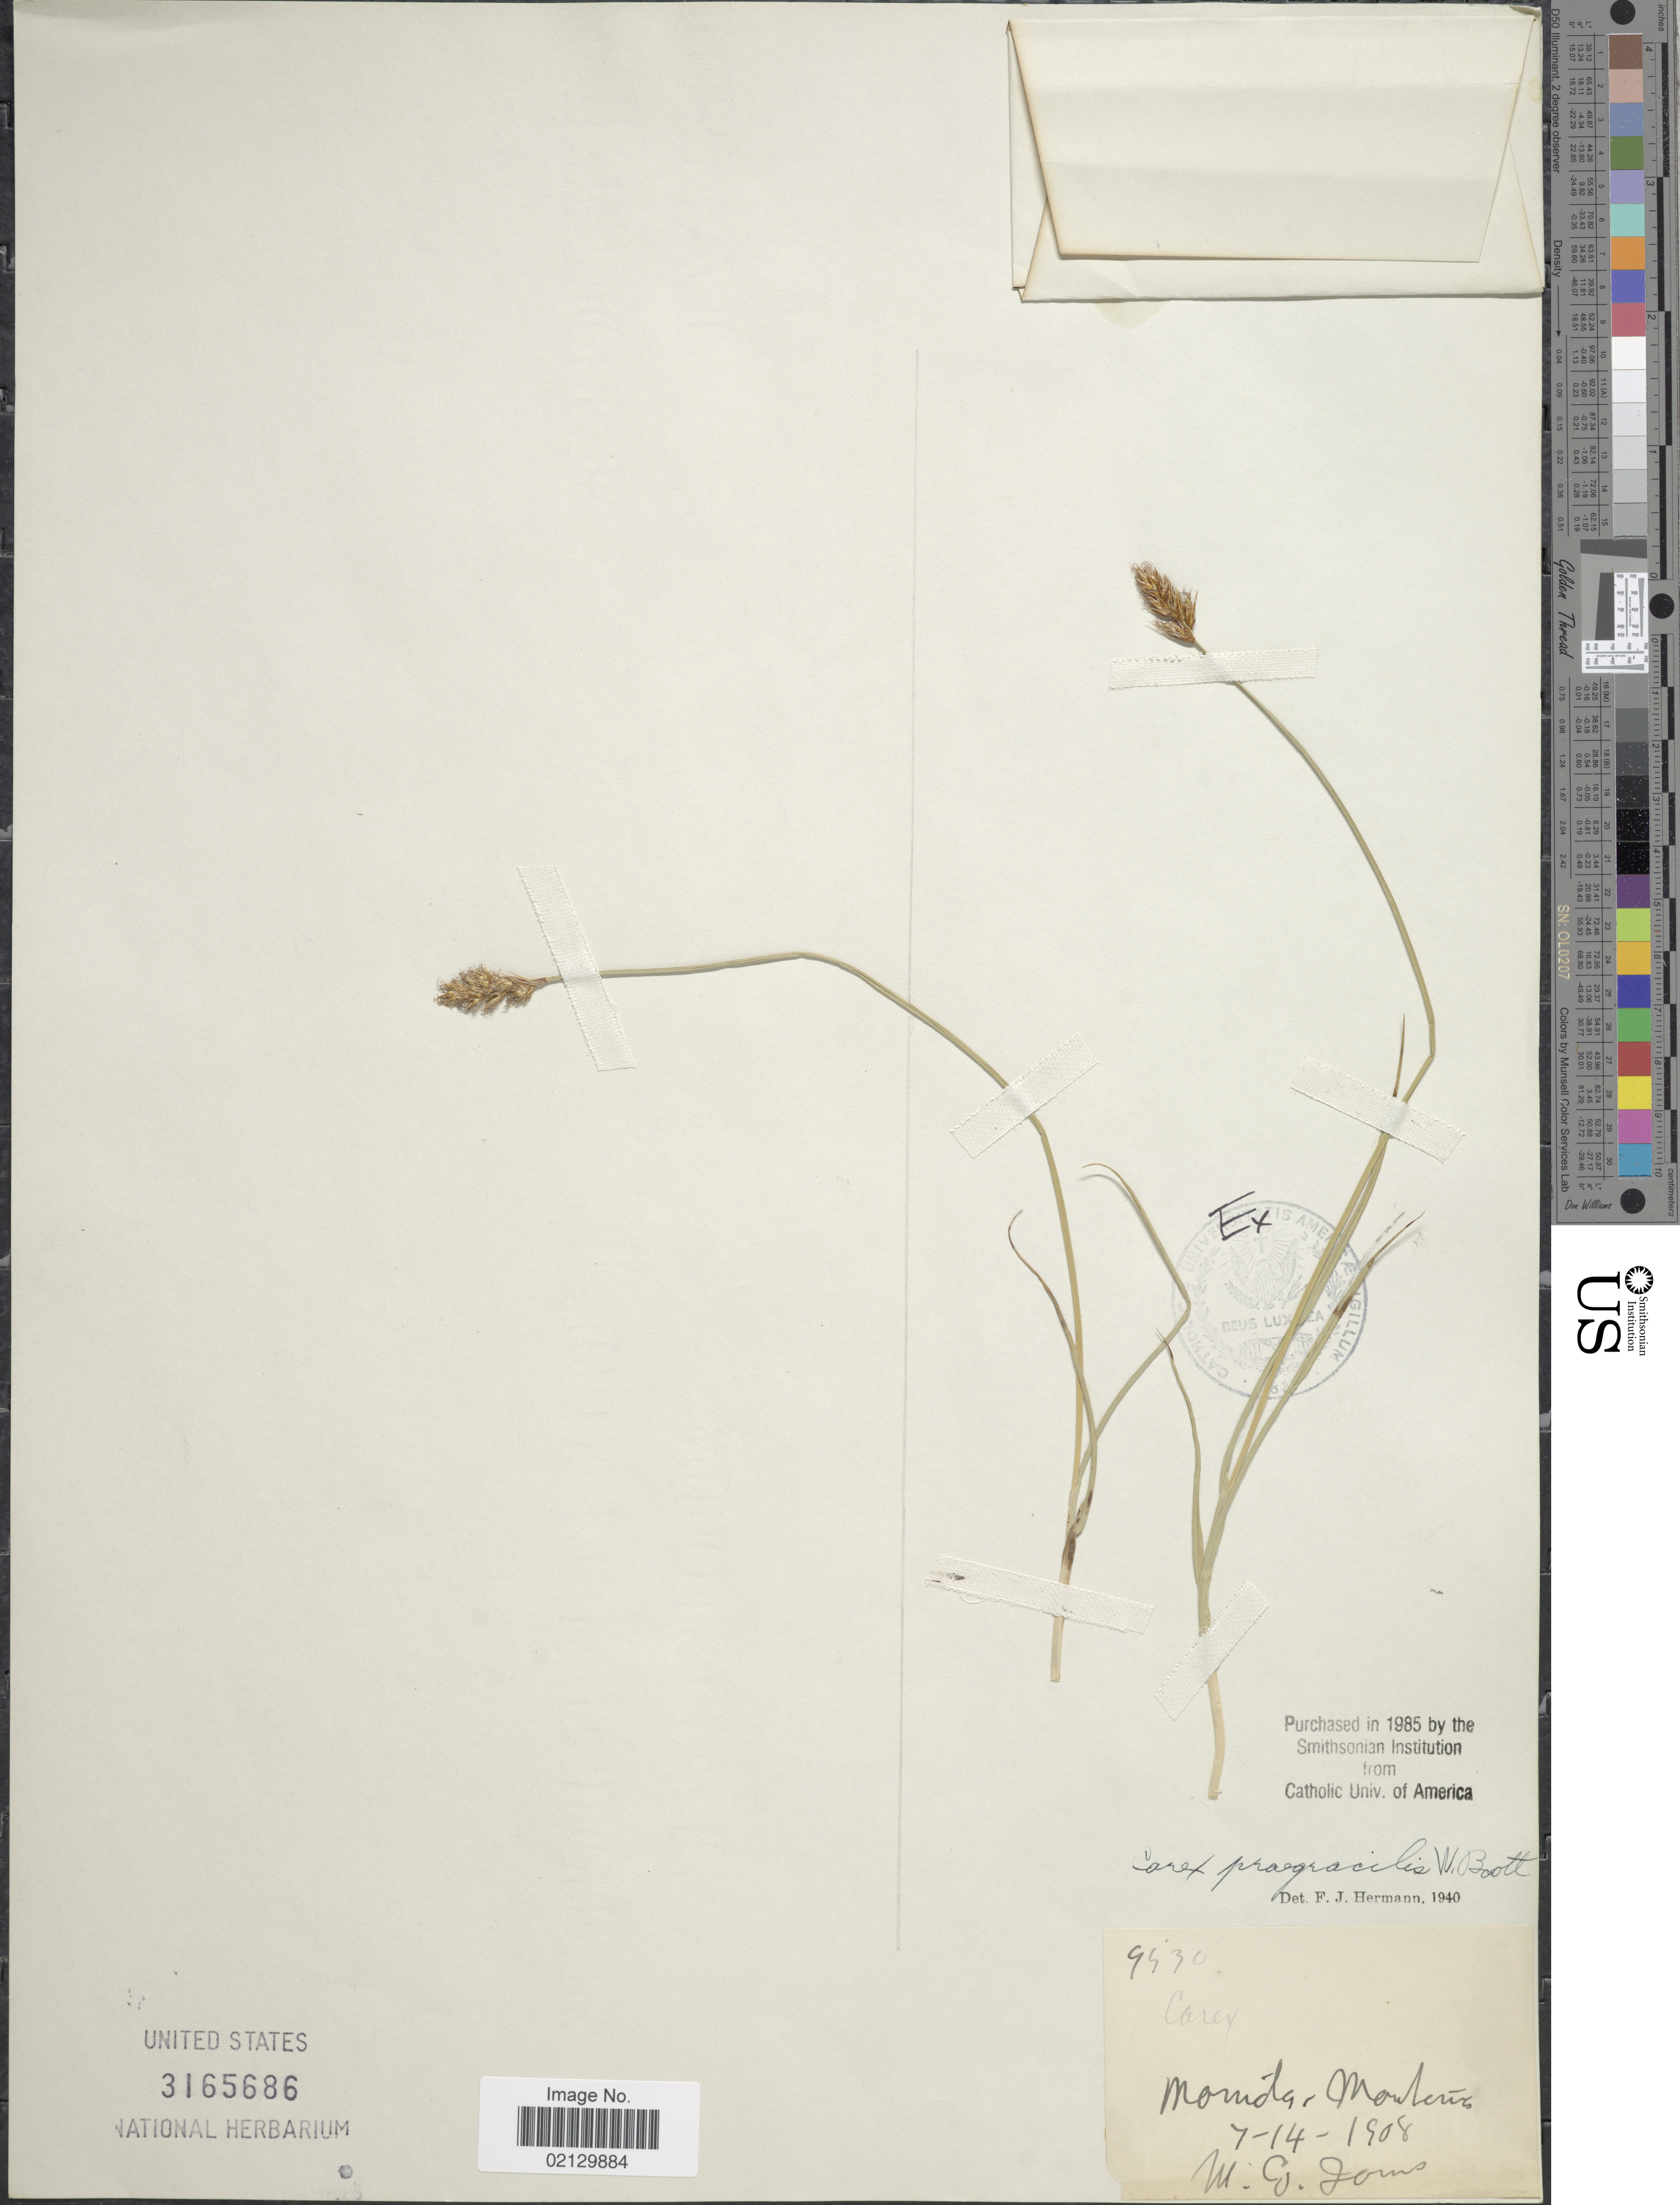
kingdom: Plantae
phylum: Tracheophyta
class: Liliopsida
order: Poales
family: Cyperaceae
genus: Carex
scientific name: Carex praegracilis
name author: W. Boott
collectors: M. E. Jones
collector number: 9430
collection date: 1908-07-14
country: United States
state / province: Montana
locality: Monida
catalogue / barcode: US 3165686